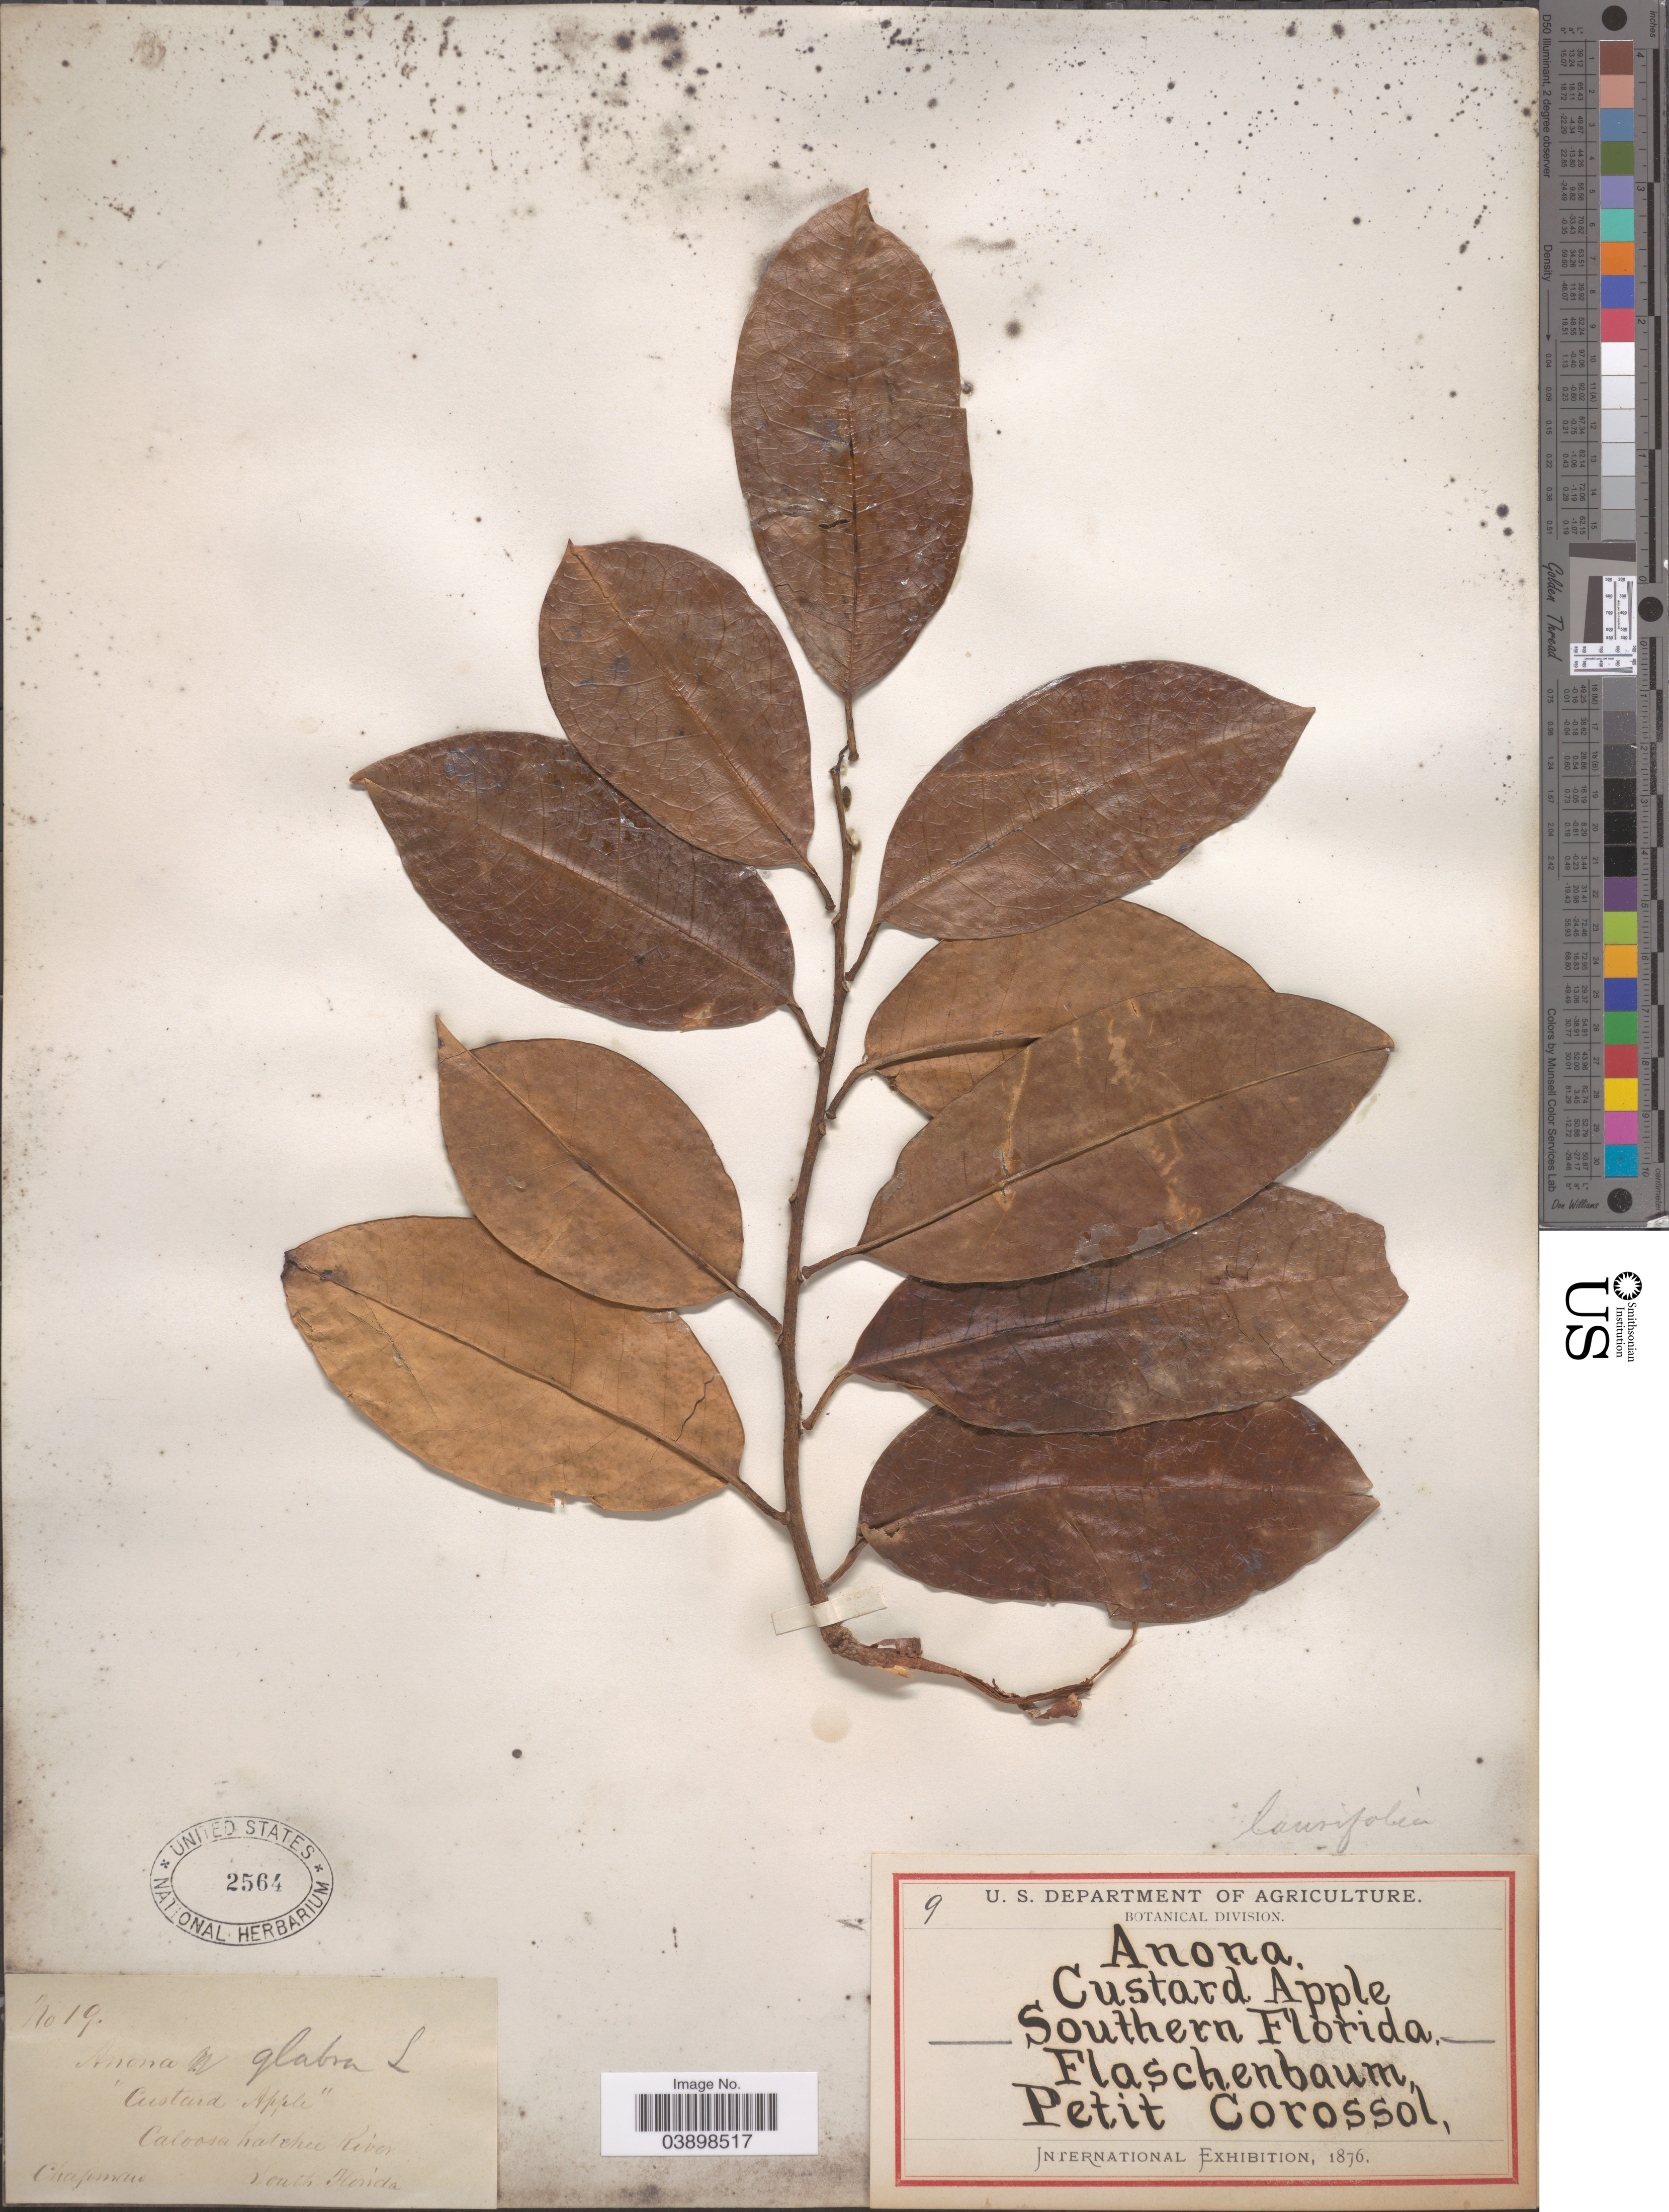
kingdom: Plantae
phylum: Tracheophyta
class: Magnoliopsida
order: Magnoliales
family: Annonaceae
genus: Annona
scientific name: Annona glabra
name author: L.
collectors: A. Chapman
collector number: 19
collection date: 1876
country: United States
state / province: Florida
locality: Southern Florida. Caloosahatchee River.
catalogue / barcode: US 2564